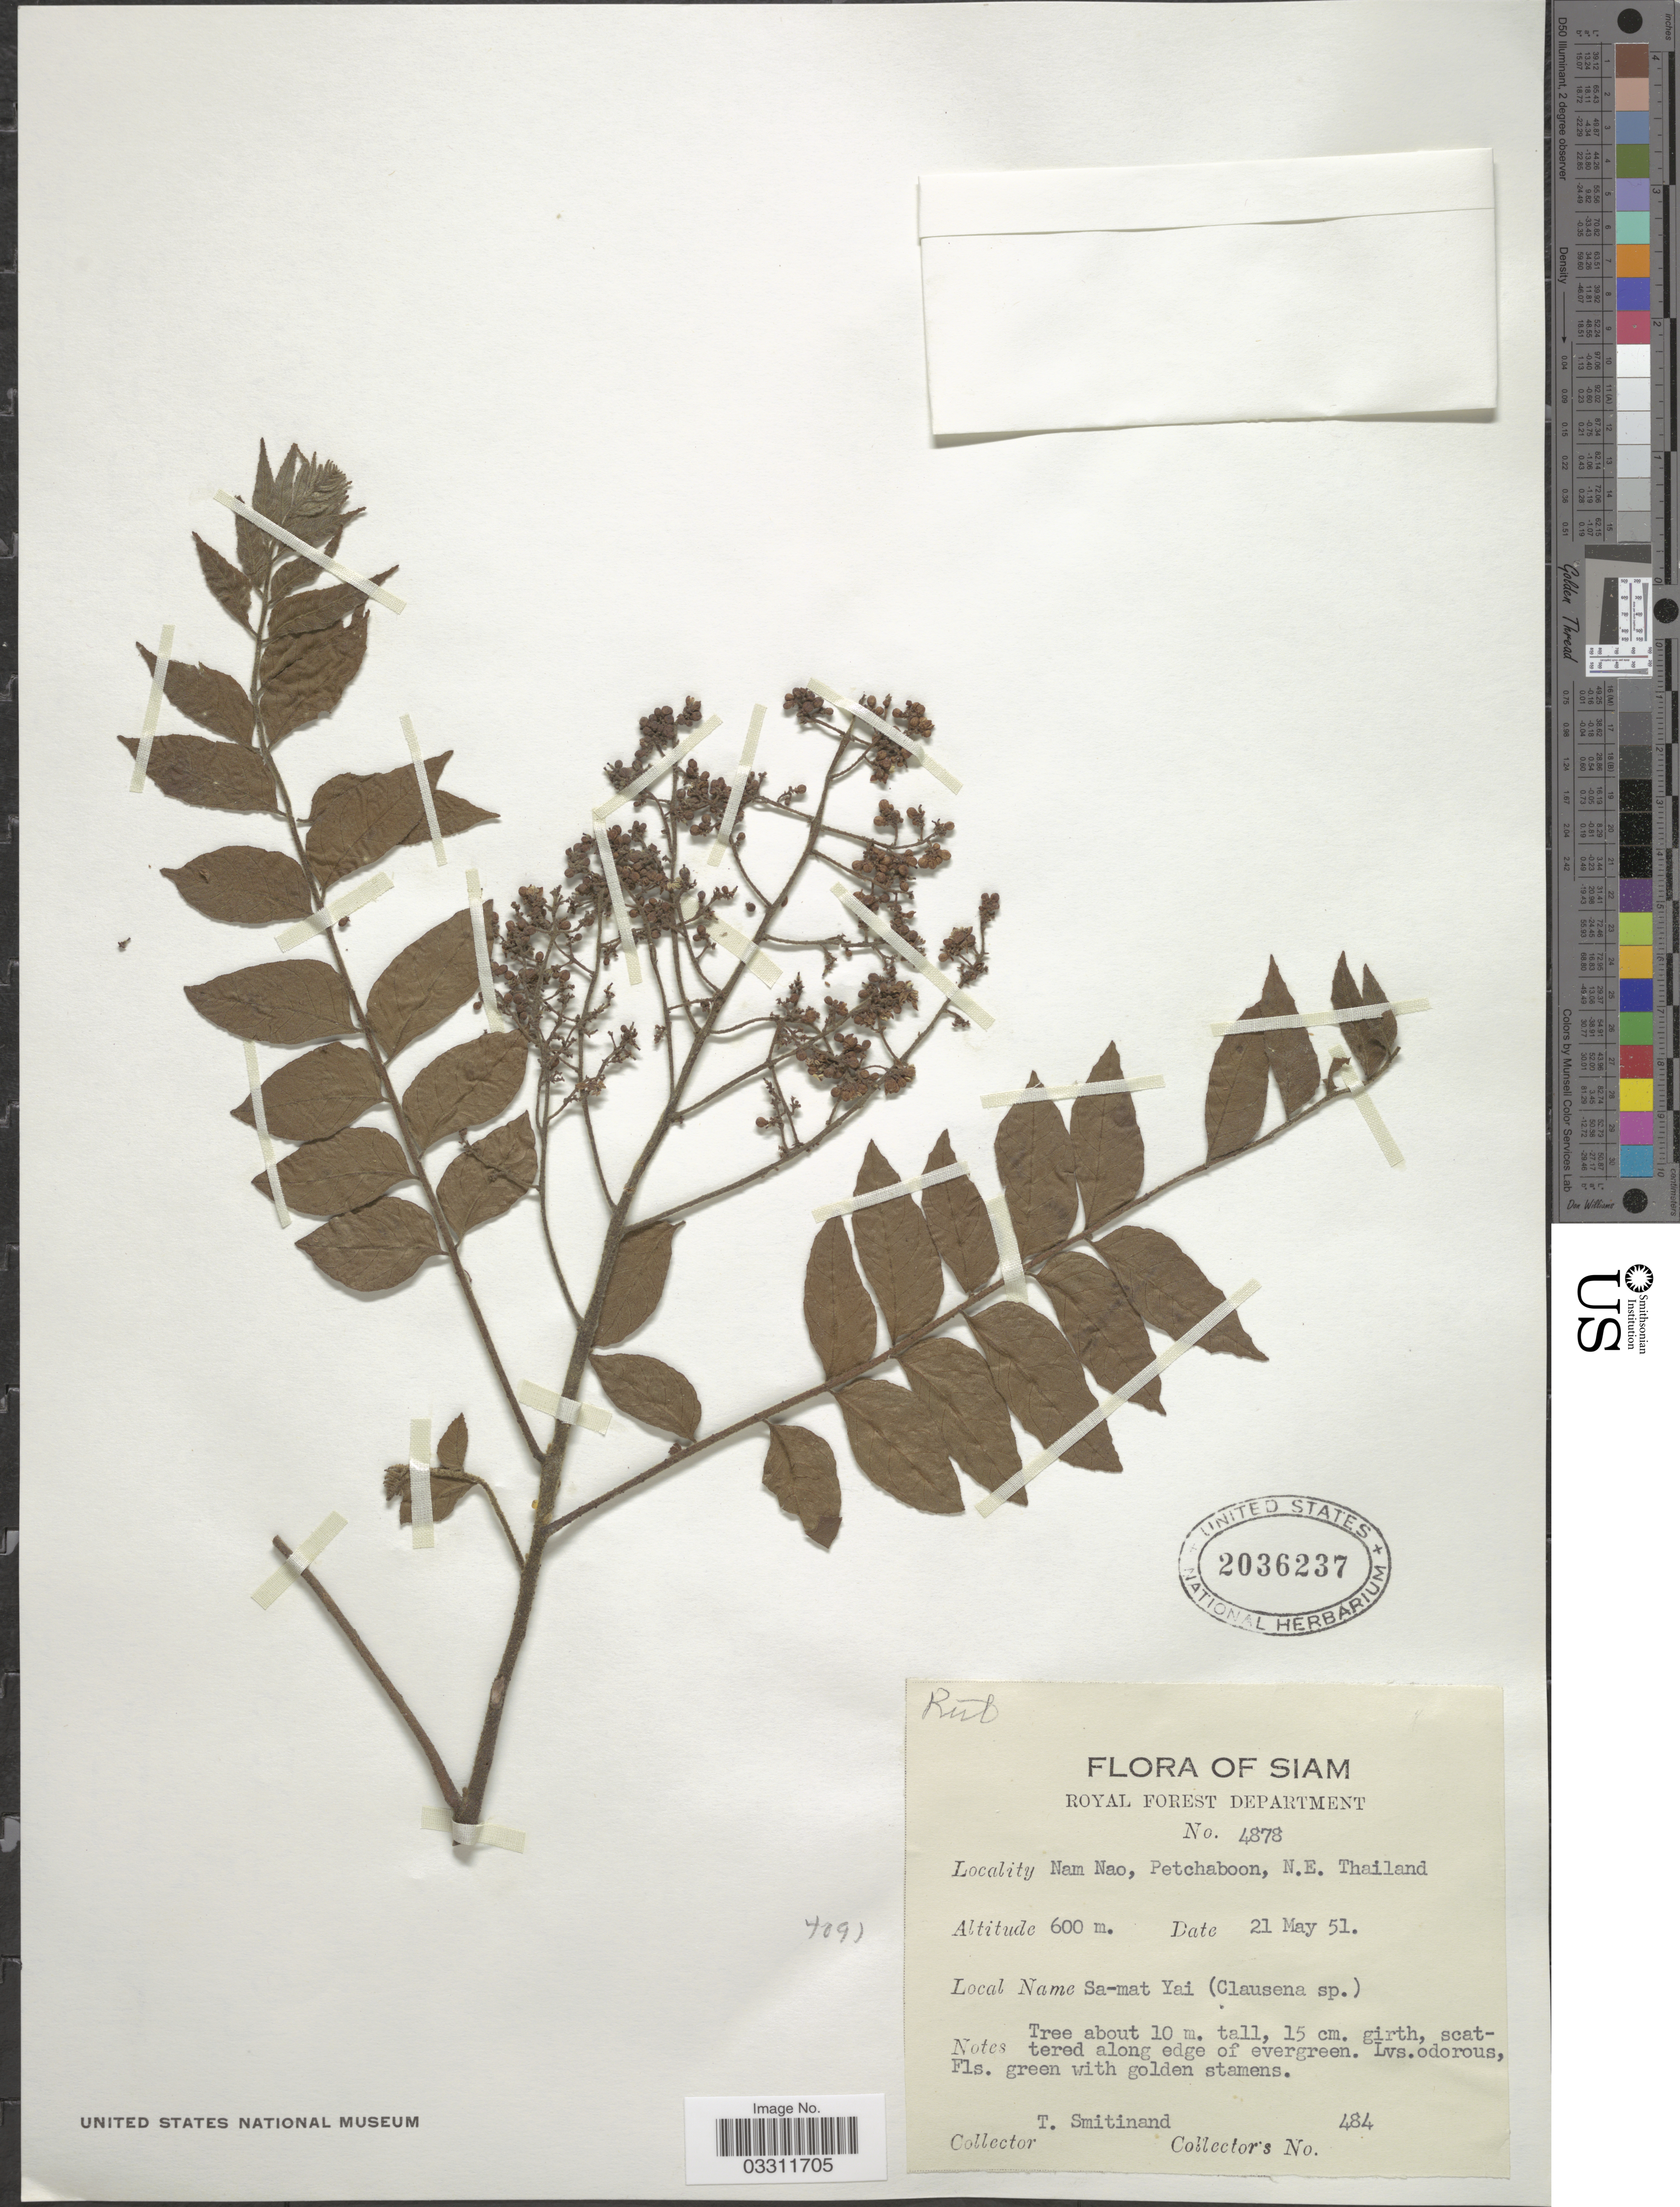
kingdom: Plantae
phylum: Tracheophyta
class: Magnoliopsida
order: Sapindales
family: Rutaceae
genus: Clausena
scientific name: Clausena excavata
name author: Burm. f.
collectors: T. Smitinand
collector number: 484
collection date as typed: Transcribed d/m/y: 21/5/51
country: Thailand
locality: Siam. Nam Nao, Petchaboon.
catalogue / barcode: US 2036237